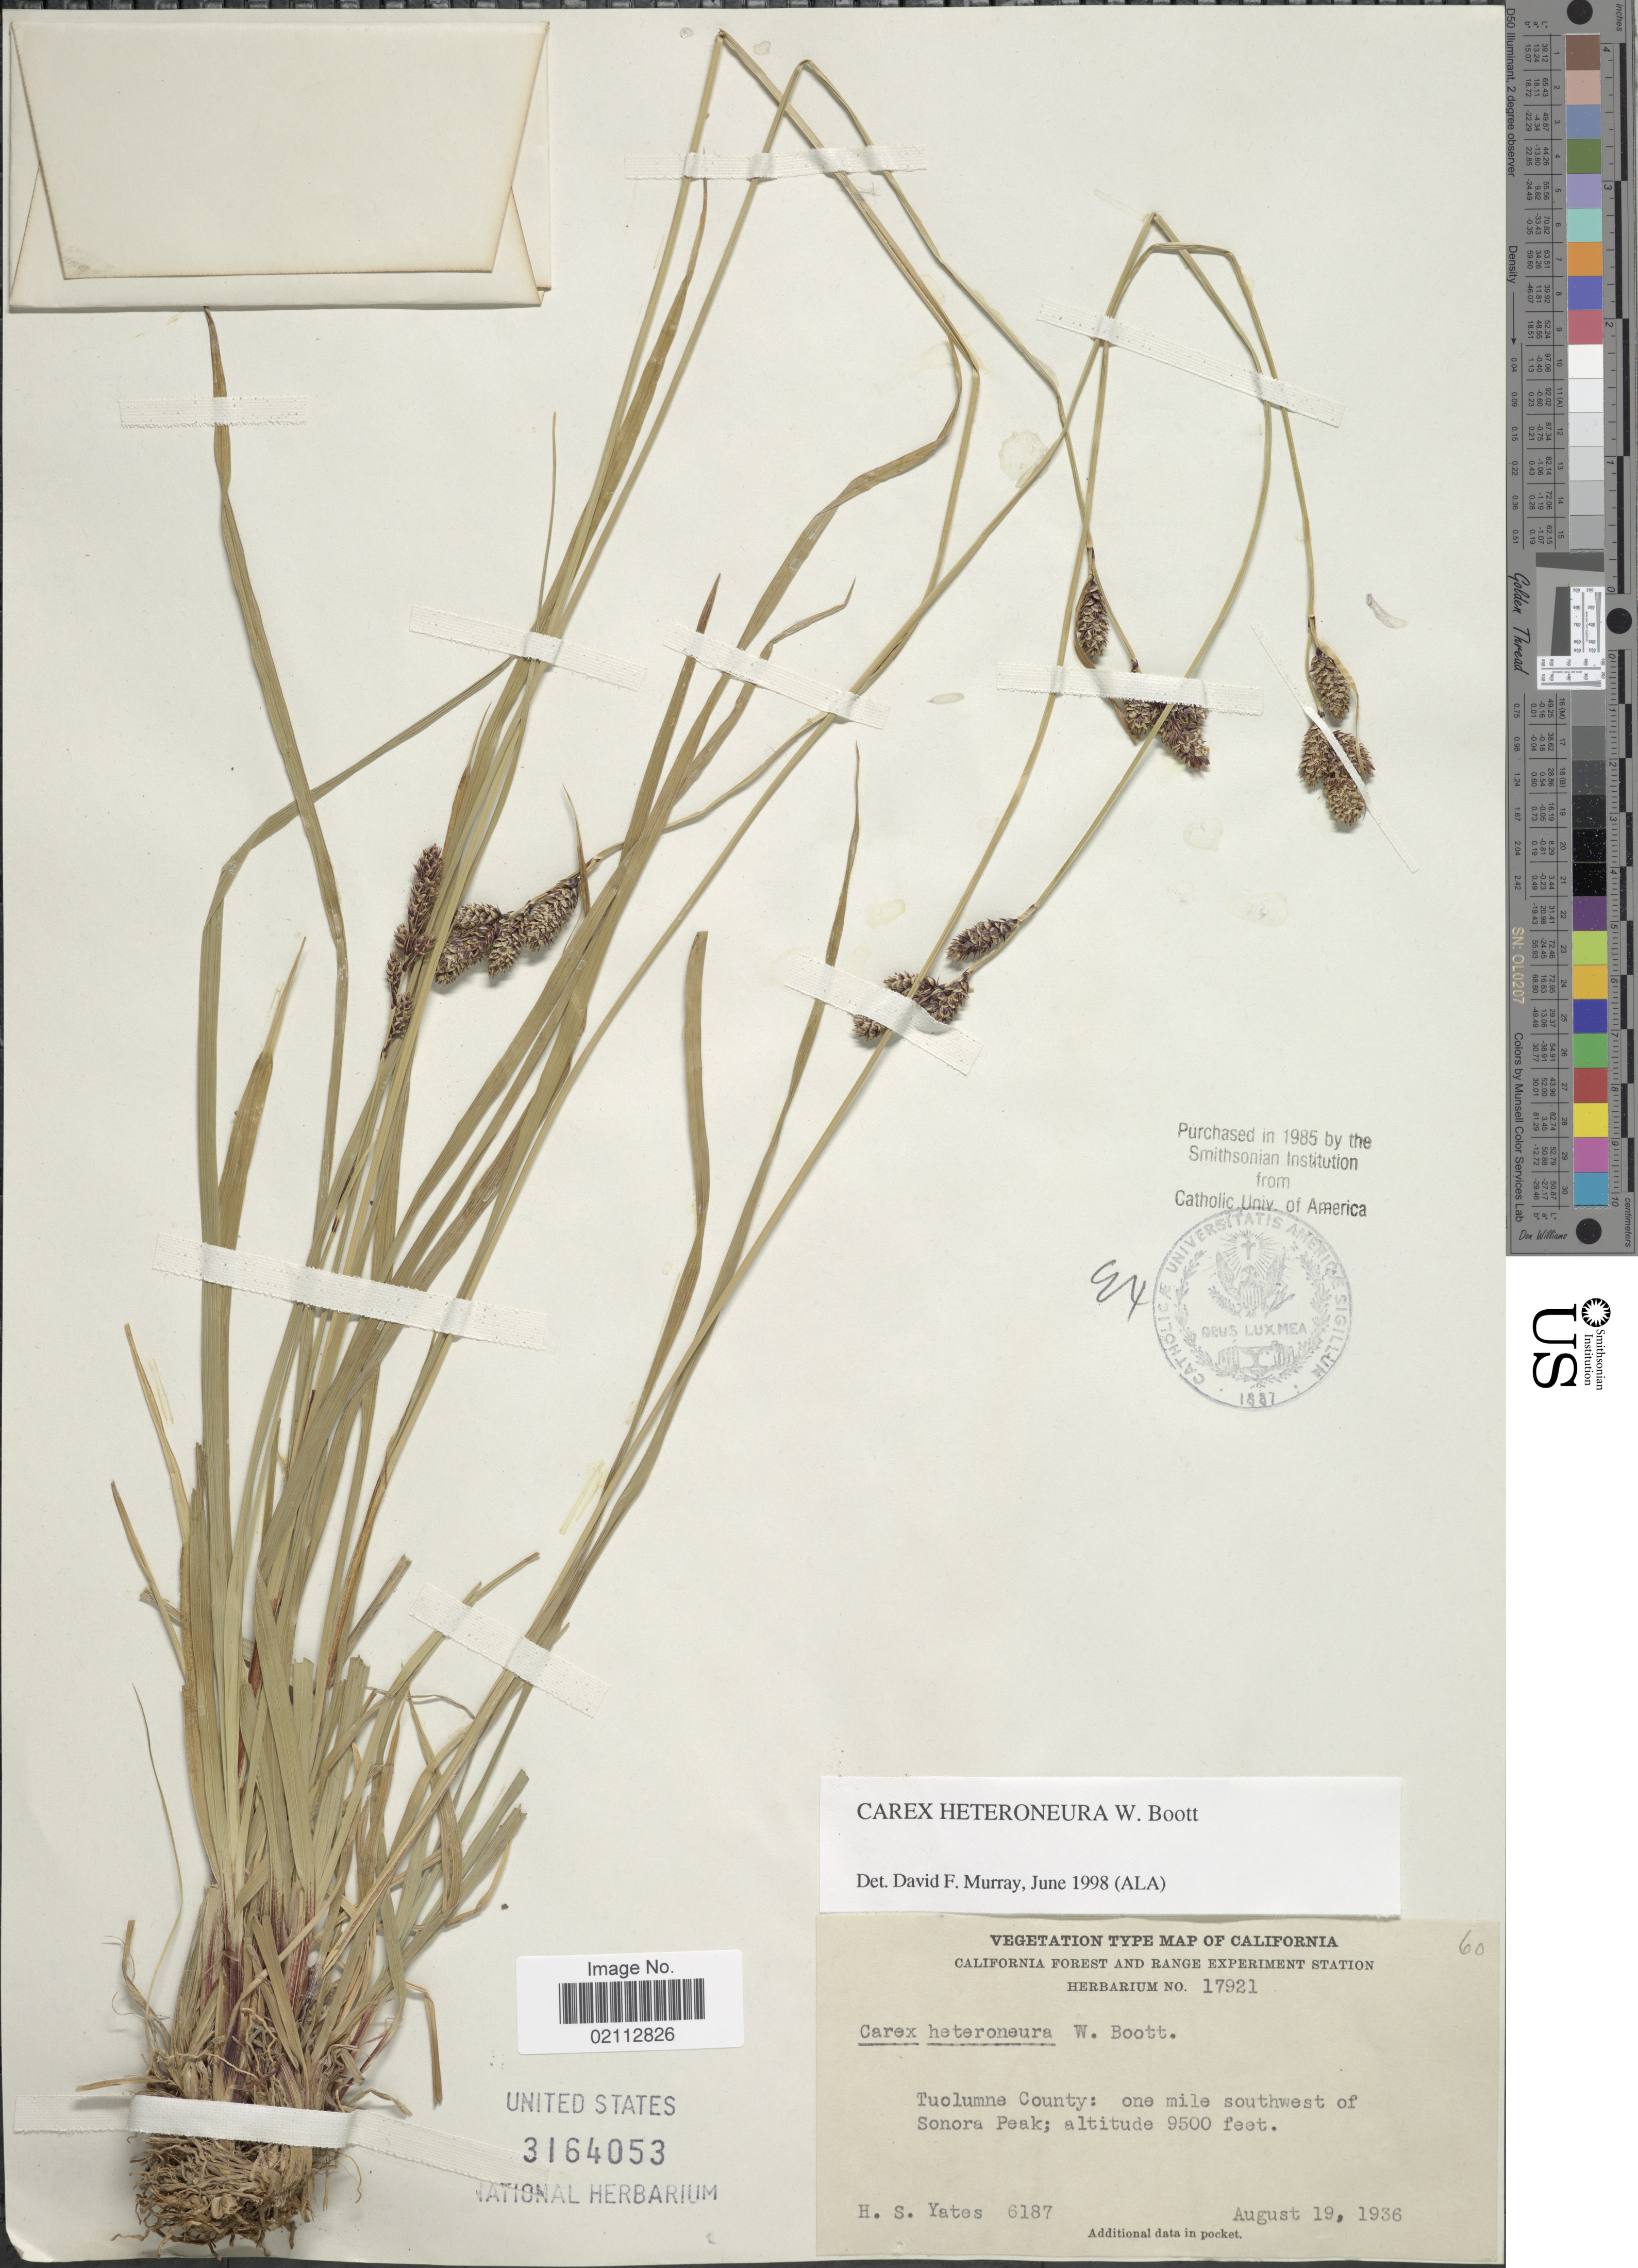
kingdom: Plantae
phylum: Tracheophyta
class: Liliopsida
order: Poales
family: Cyperaceae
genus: Carex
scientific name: Carex heteroneura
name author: S. Watson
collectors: H. S. Yates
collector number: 6187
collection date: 1936-08-19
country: United States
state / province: California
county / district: Tuolumne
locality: California Forest and Range Experiment Station. Tuolumne County: one mile southwest of Sonora Peak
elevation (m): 2896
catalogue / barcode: US 3164053